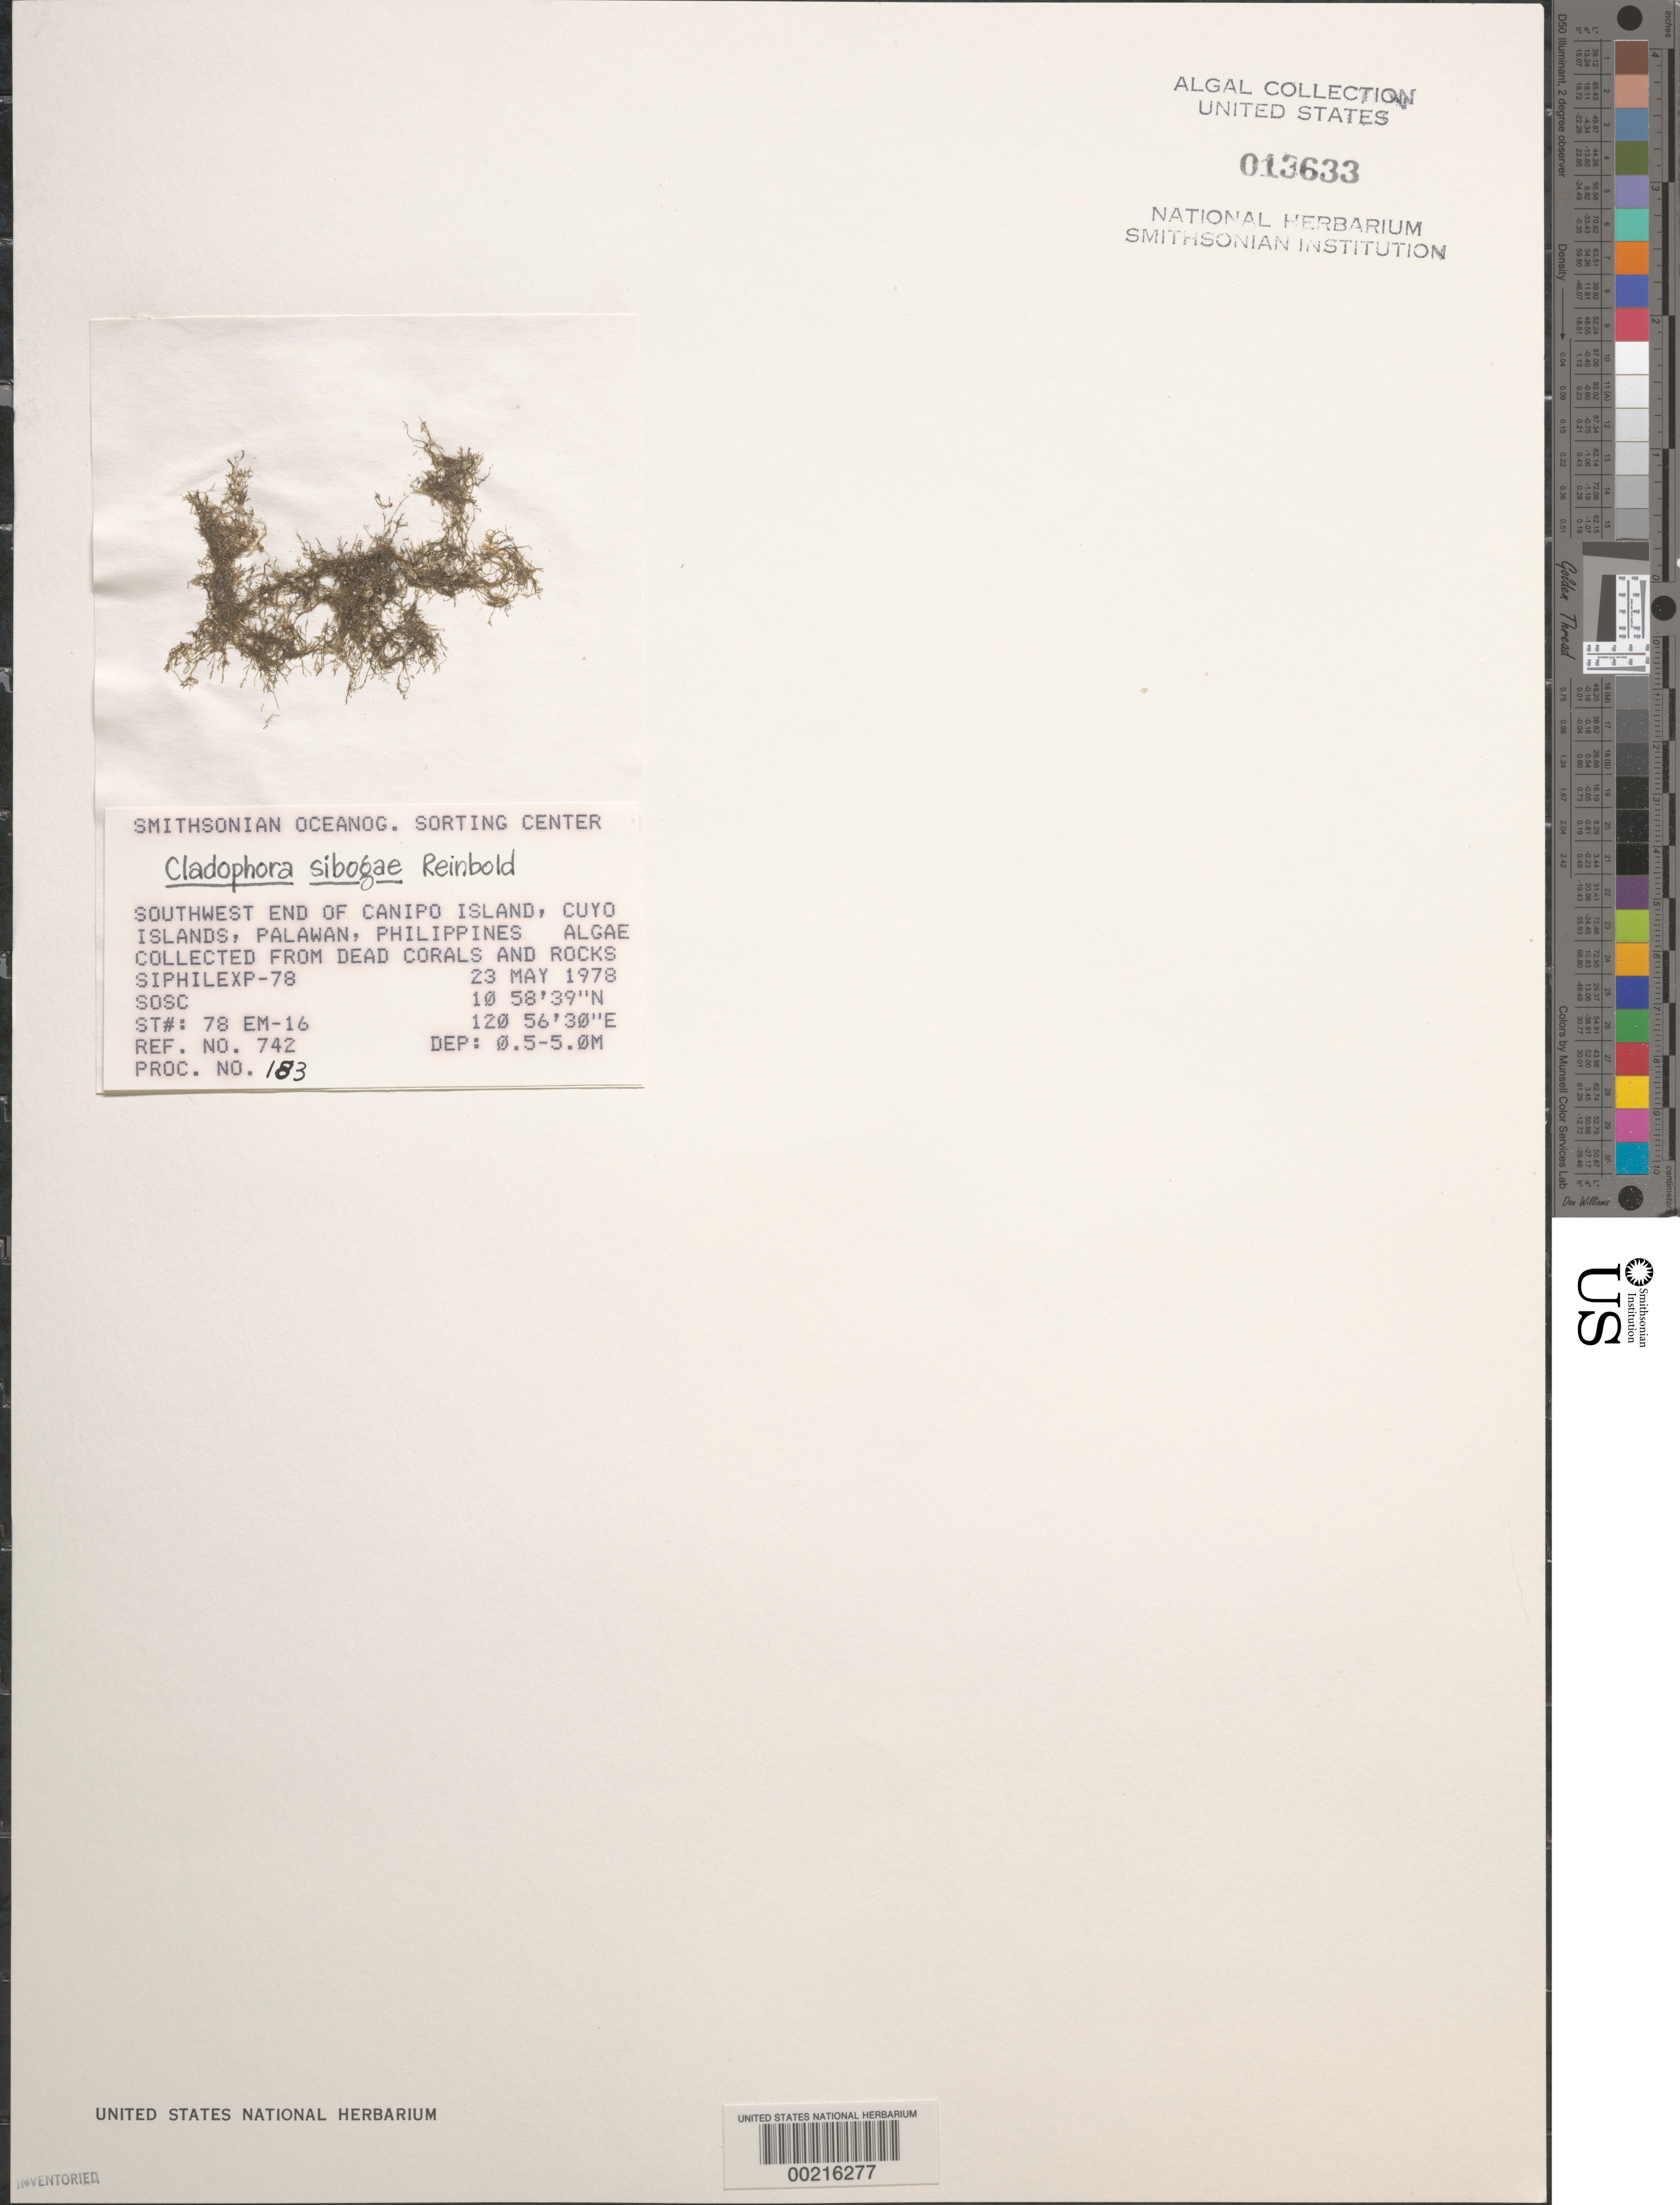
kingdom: Plantae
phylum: Chlorophyta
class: Ulvophyceae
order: Cladophorales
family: Cladophoraceae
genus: Cladophora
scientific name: Cladophora sibogae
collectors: SOSC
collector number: Station 78 Em-16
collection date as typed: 23 May 1978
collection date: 1978-05-23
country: Philippines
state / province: Mimaropa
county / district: Palawan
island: Canipo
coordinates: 10 58' 39" N, 120 56' 30" E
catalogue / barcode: US 13633